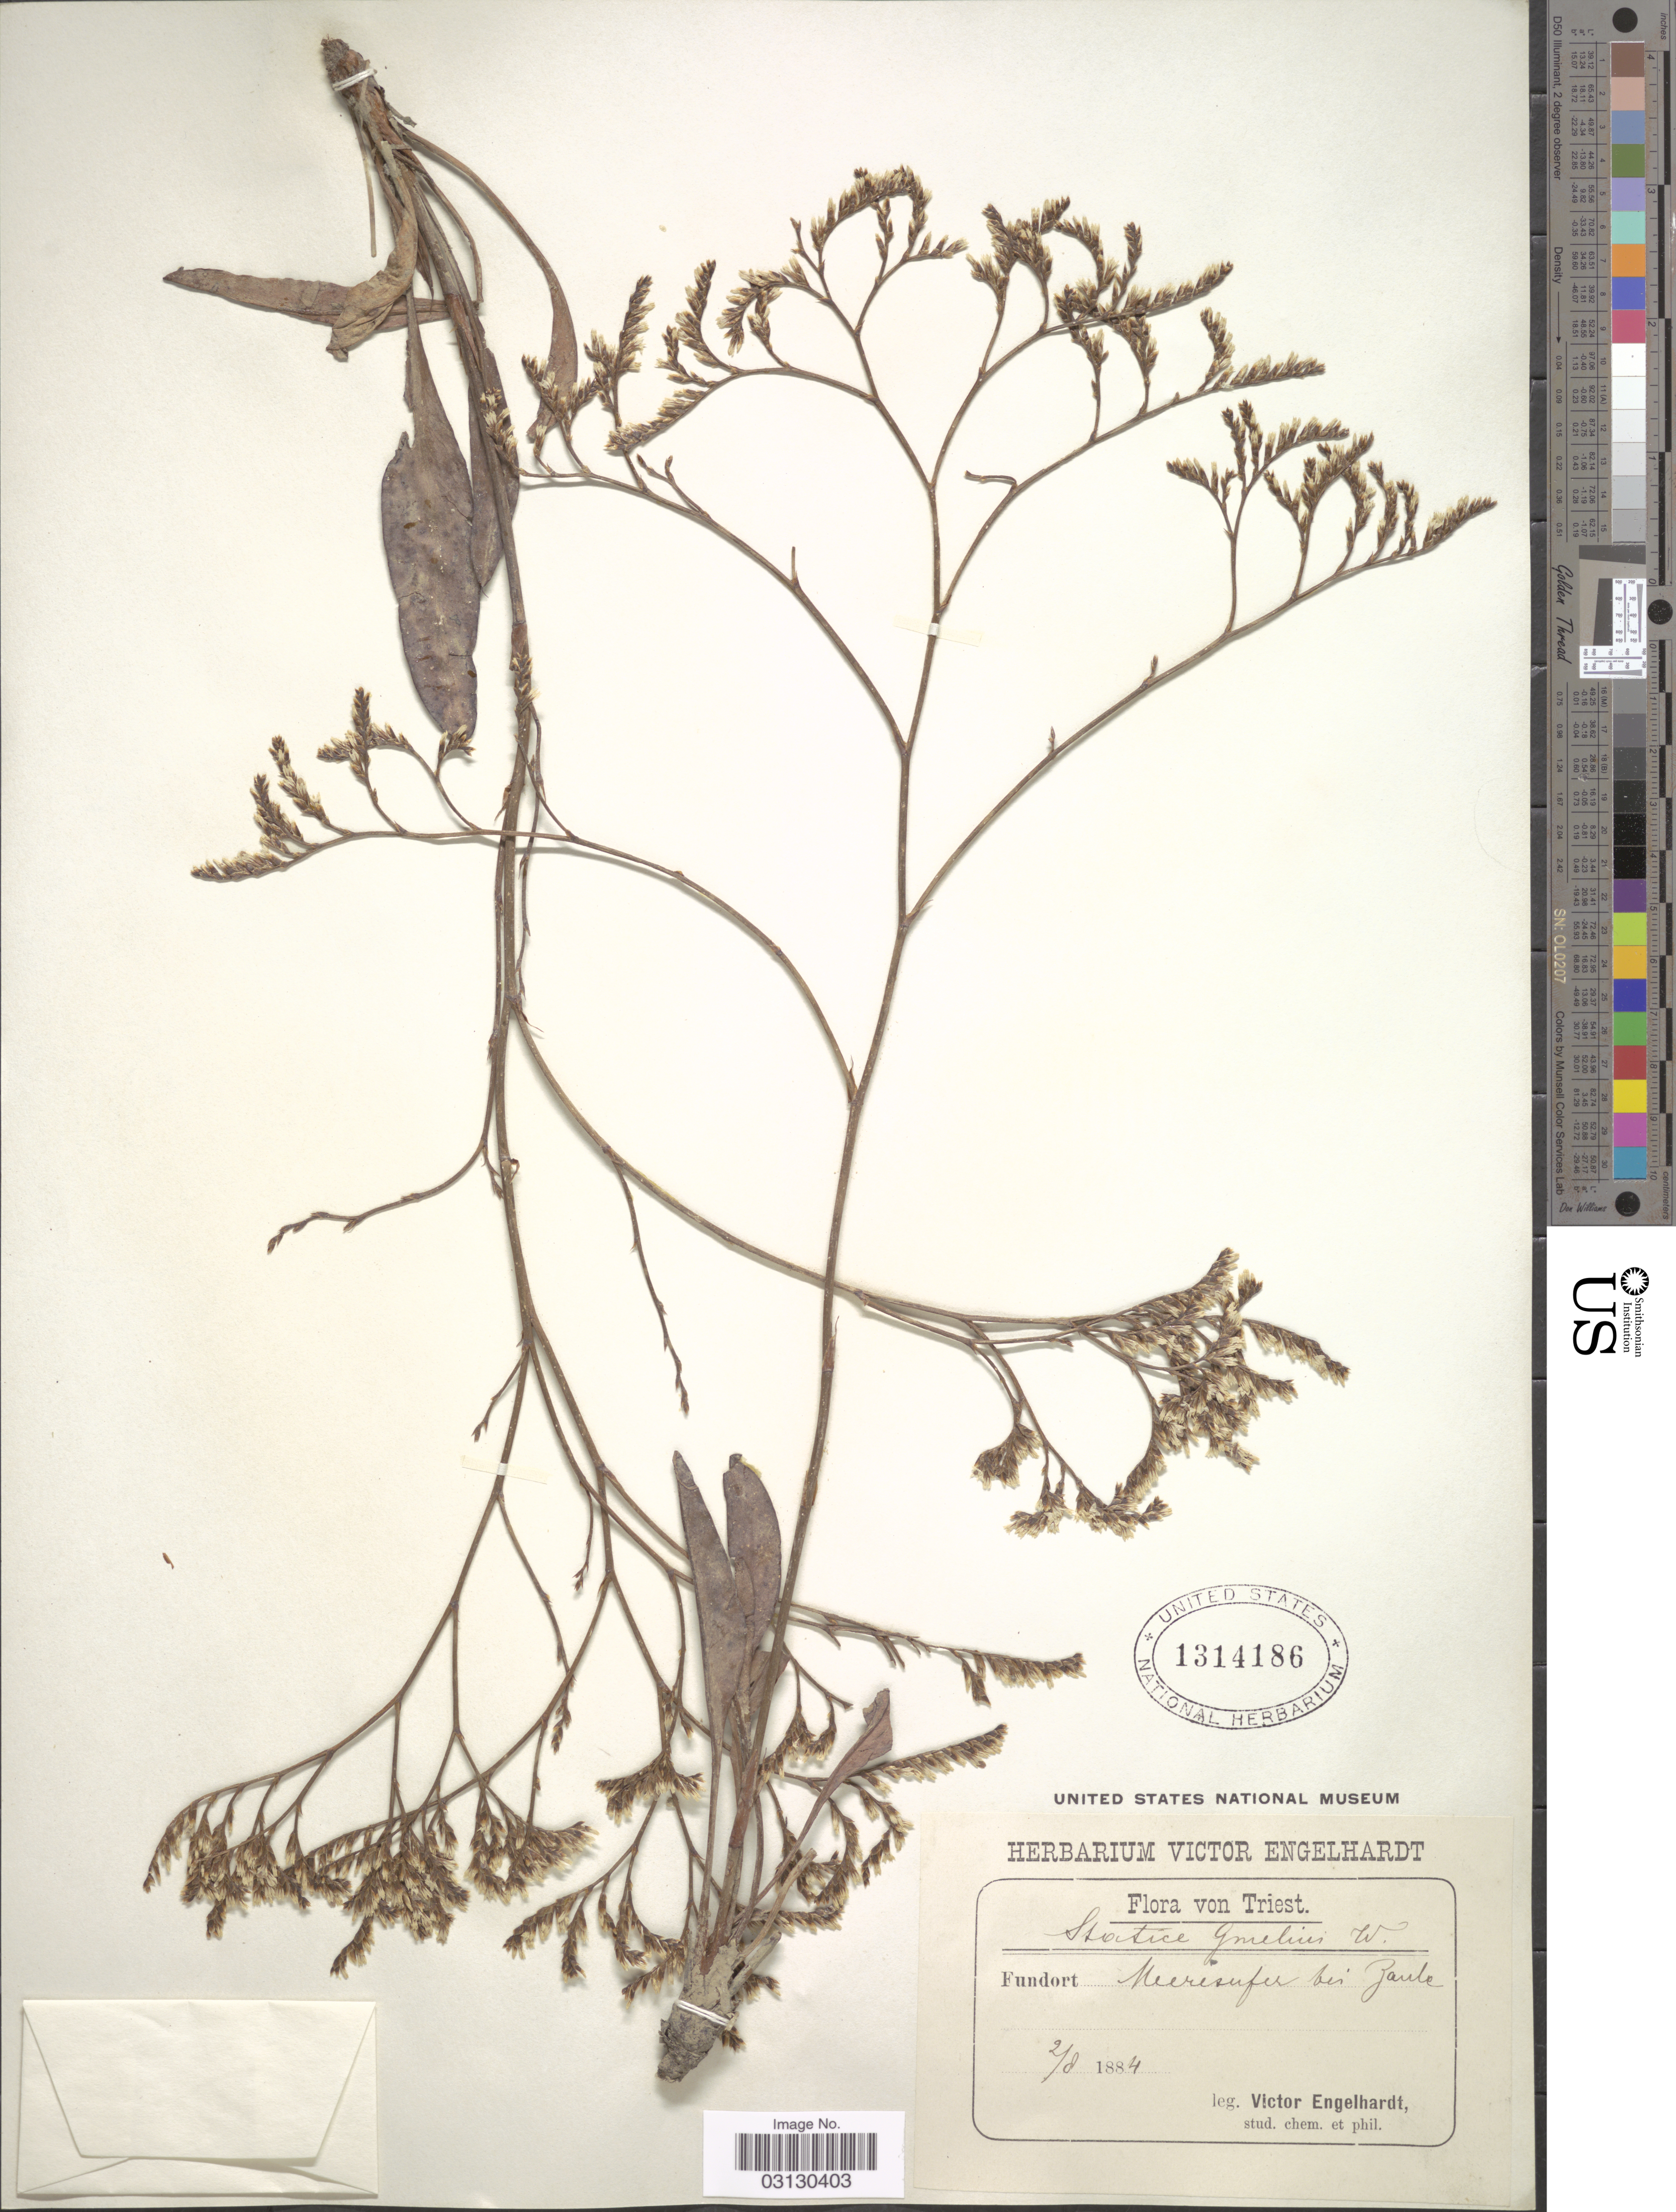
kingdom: Plantae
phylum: Tracheophyta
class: Magnoliopsida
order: Caryophyllales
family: Plumbaginaceae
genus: Limonium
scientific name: Limonium gmelinii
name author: (Willd.) Kuntze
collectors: V. Engelhardt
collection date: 1884-08-02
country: Italy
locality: Triest. Meeresufer bei Zaule.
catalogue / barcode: US 1314186